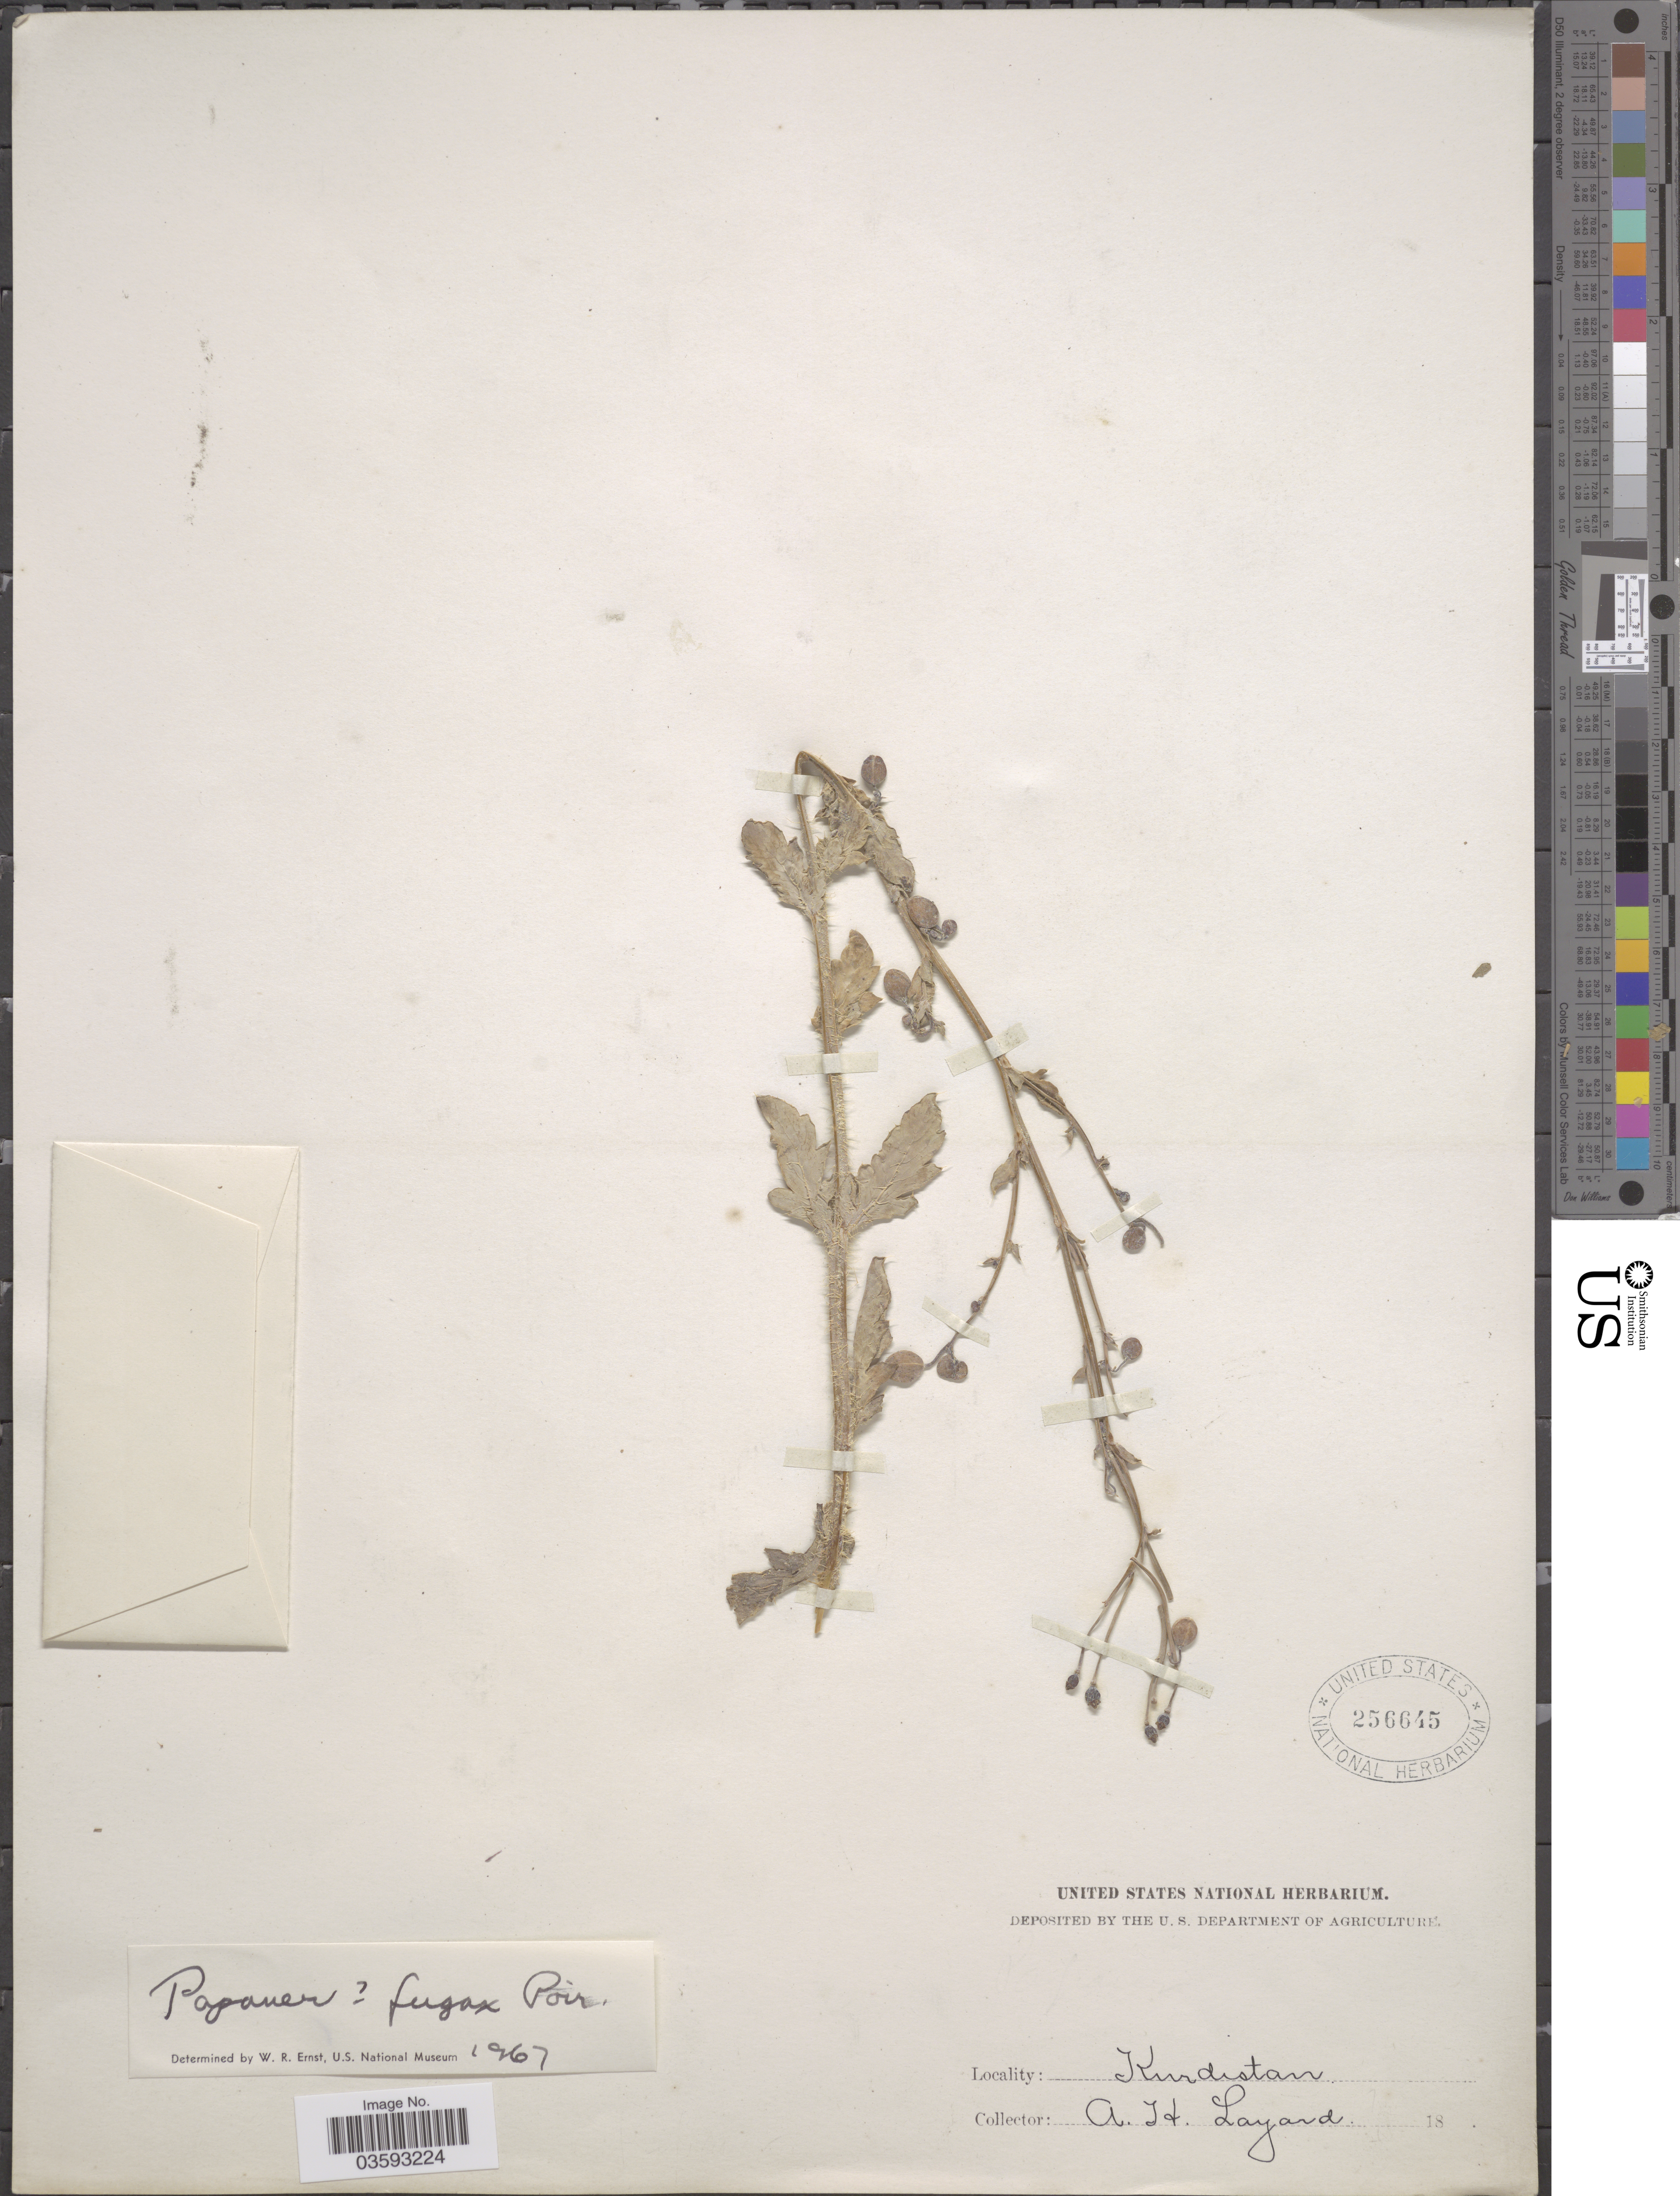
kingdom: Plantae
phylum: Tracheophyta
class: Magnoliopsida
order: Ranunculales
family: Papaveraceae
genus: Papaver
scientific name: Papaver armeniacum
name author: (L.) DC.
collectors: A. Layard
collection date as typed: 18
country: Iran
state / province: Kurdistan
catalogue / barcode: US 256645